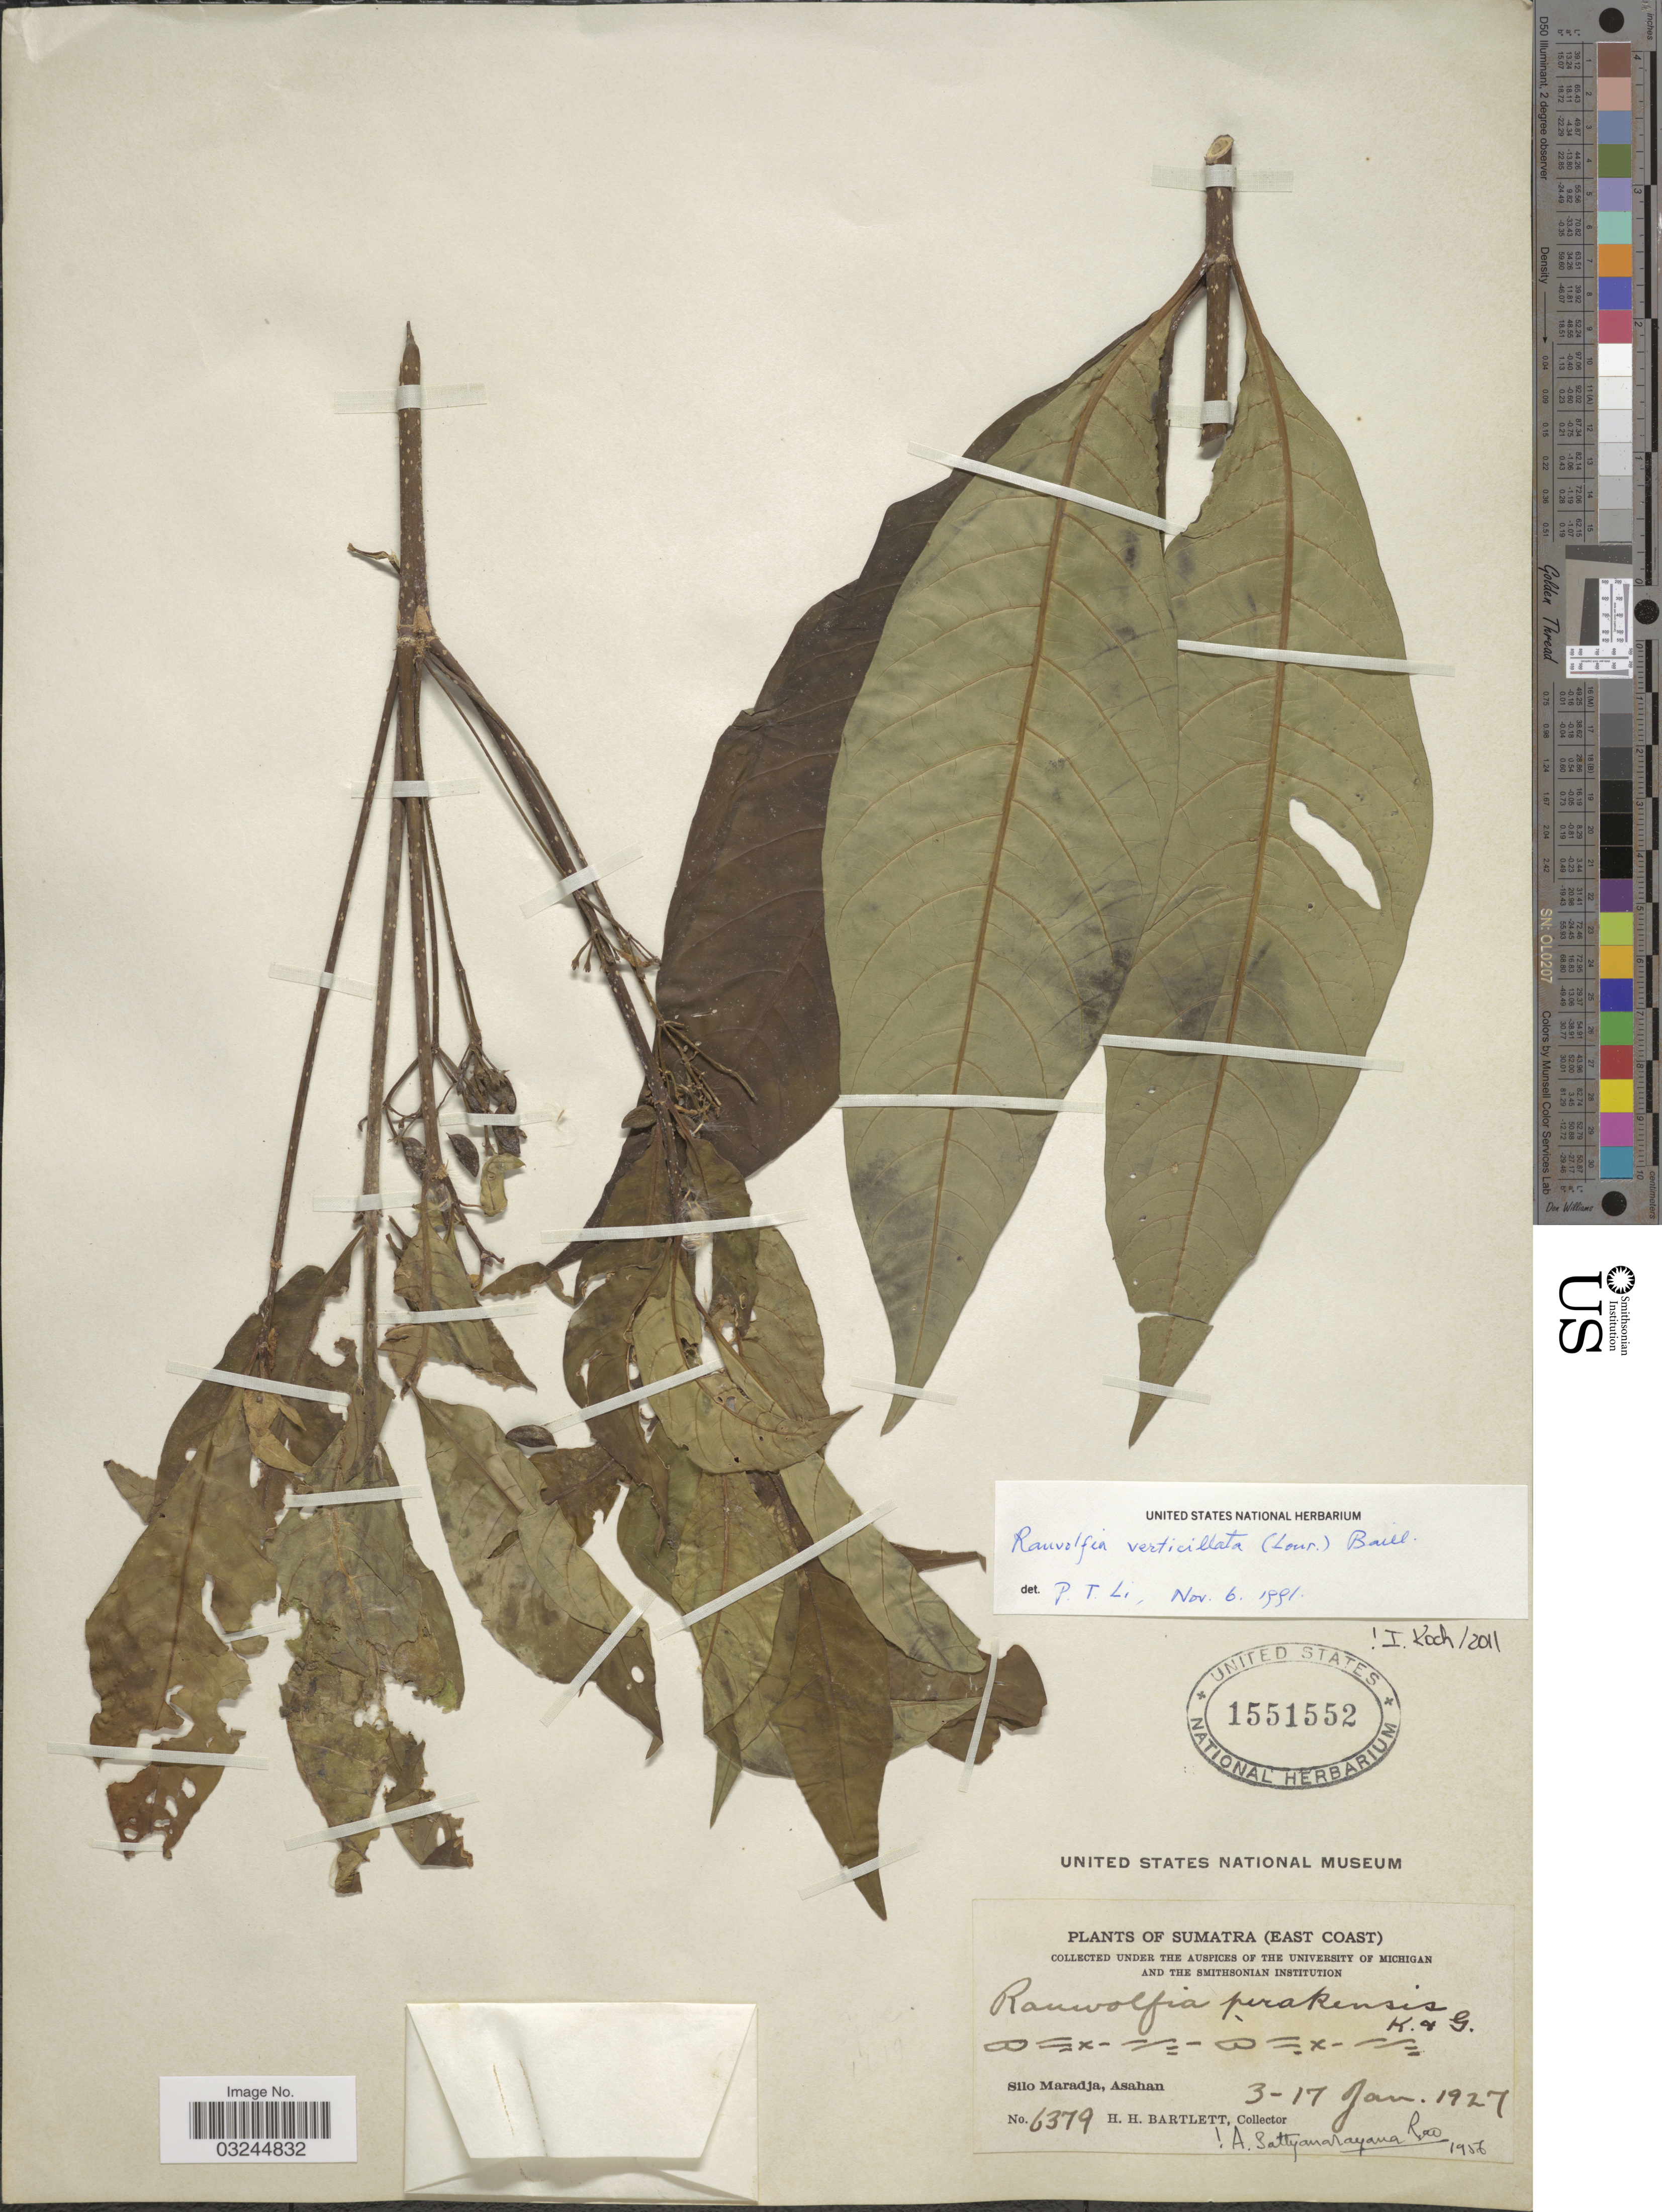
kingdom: Plantae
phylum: Tracheophyta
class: Magnoliopsida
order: Gentianales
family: Apocynaceae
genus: Rauvolfia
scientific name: Rauvolfia verticillata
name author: (Lour.) Baill.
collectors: H. H. Bartlett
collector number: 6379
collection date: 1927-01-03/1927-01-17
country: Indonesia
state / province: Sumatra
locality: (East Coast). Silo Maradja, Asahan.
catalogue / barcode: US 1551552